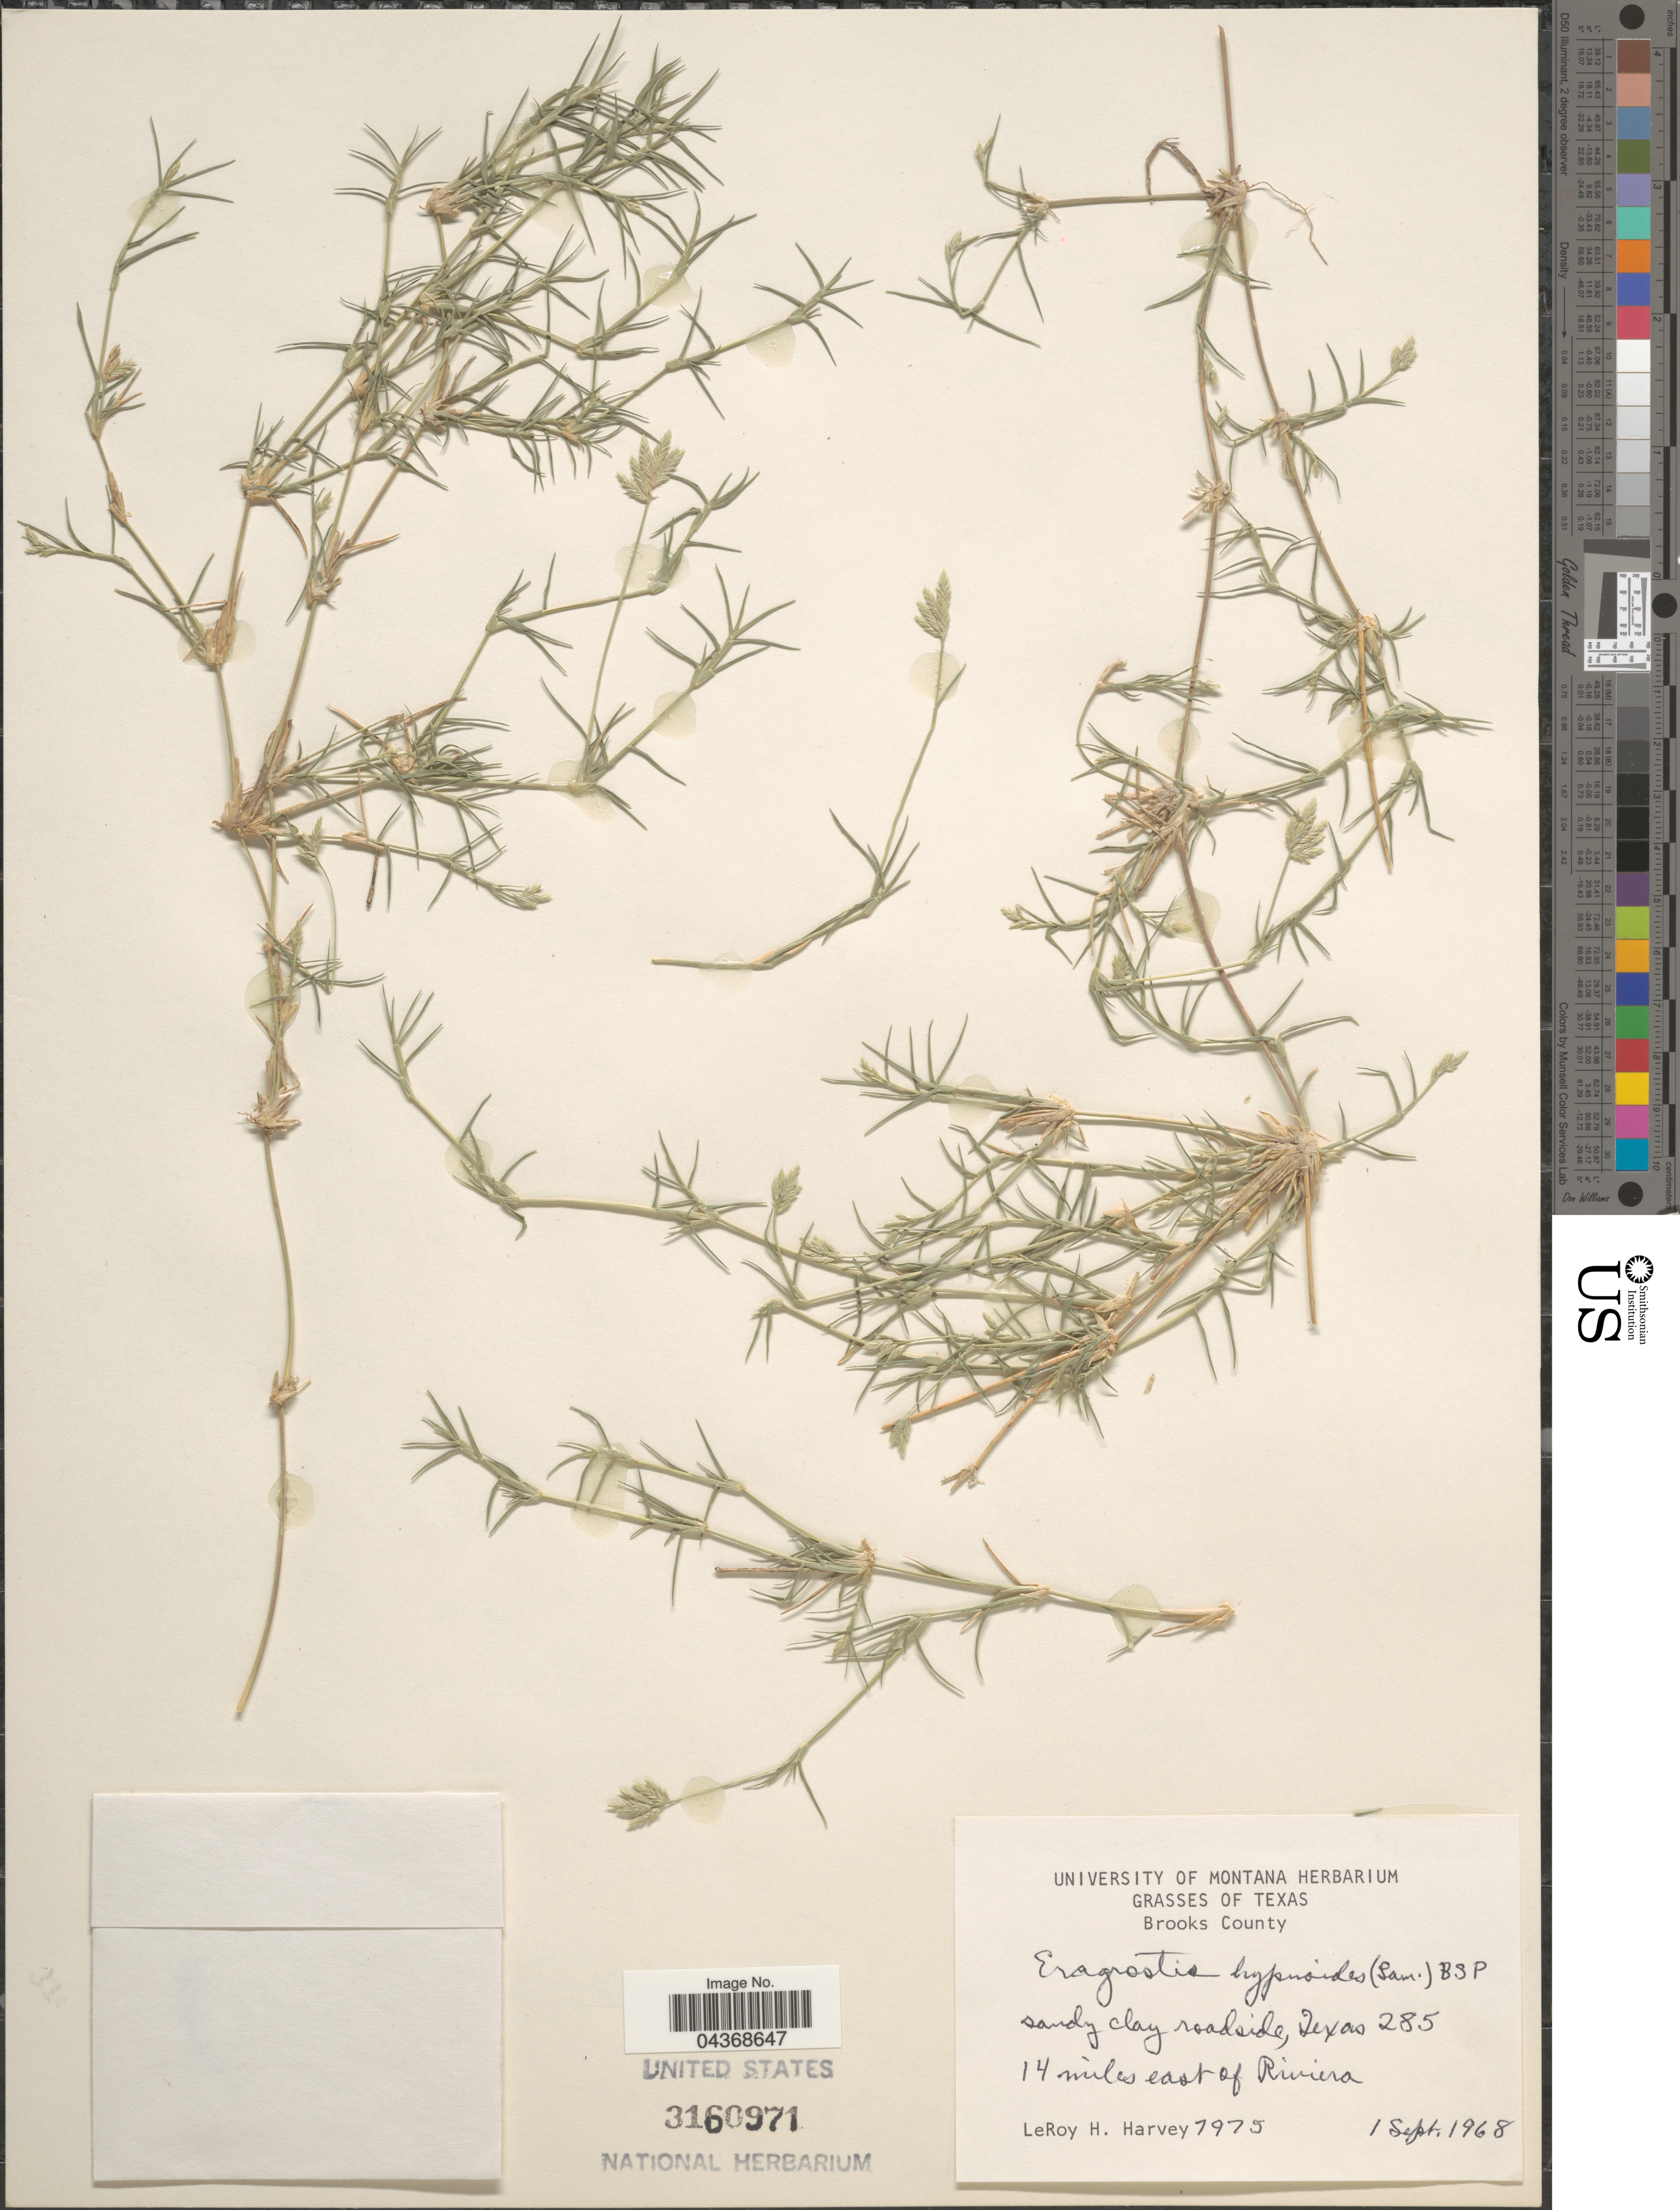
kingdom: Plantae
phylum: Tracheophyta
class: Liliopsida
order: Poales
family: Poaceae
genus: Eragrostis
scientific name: Eragrostis hypnoides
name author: (Lam.) Britton, Stearns & Poggenb.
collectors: L. H. Harvey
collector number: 7975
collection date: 1968-09-01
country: United States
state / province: Texas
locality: Brooks County. Texas 285. 14 miles east of Riviera.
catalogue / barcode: US 3160971